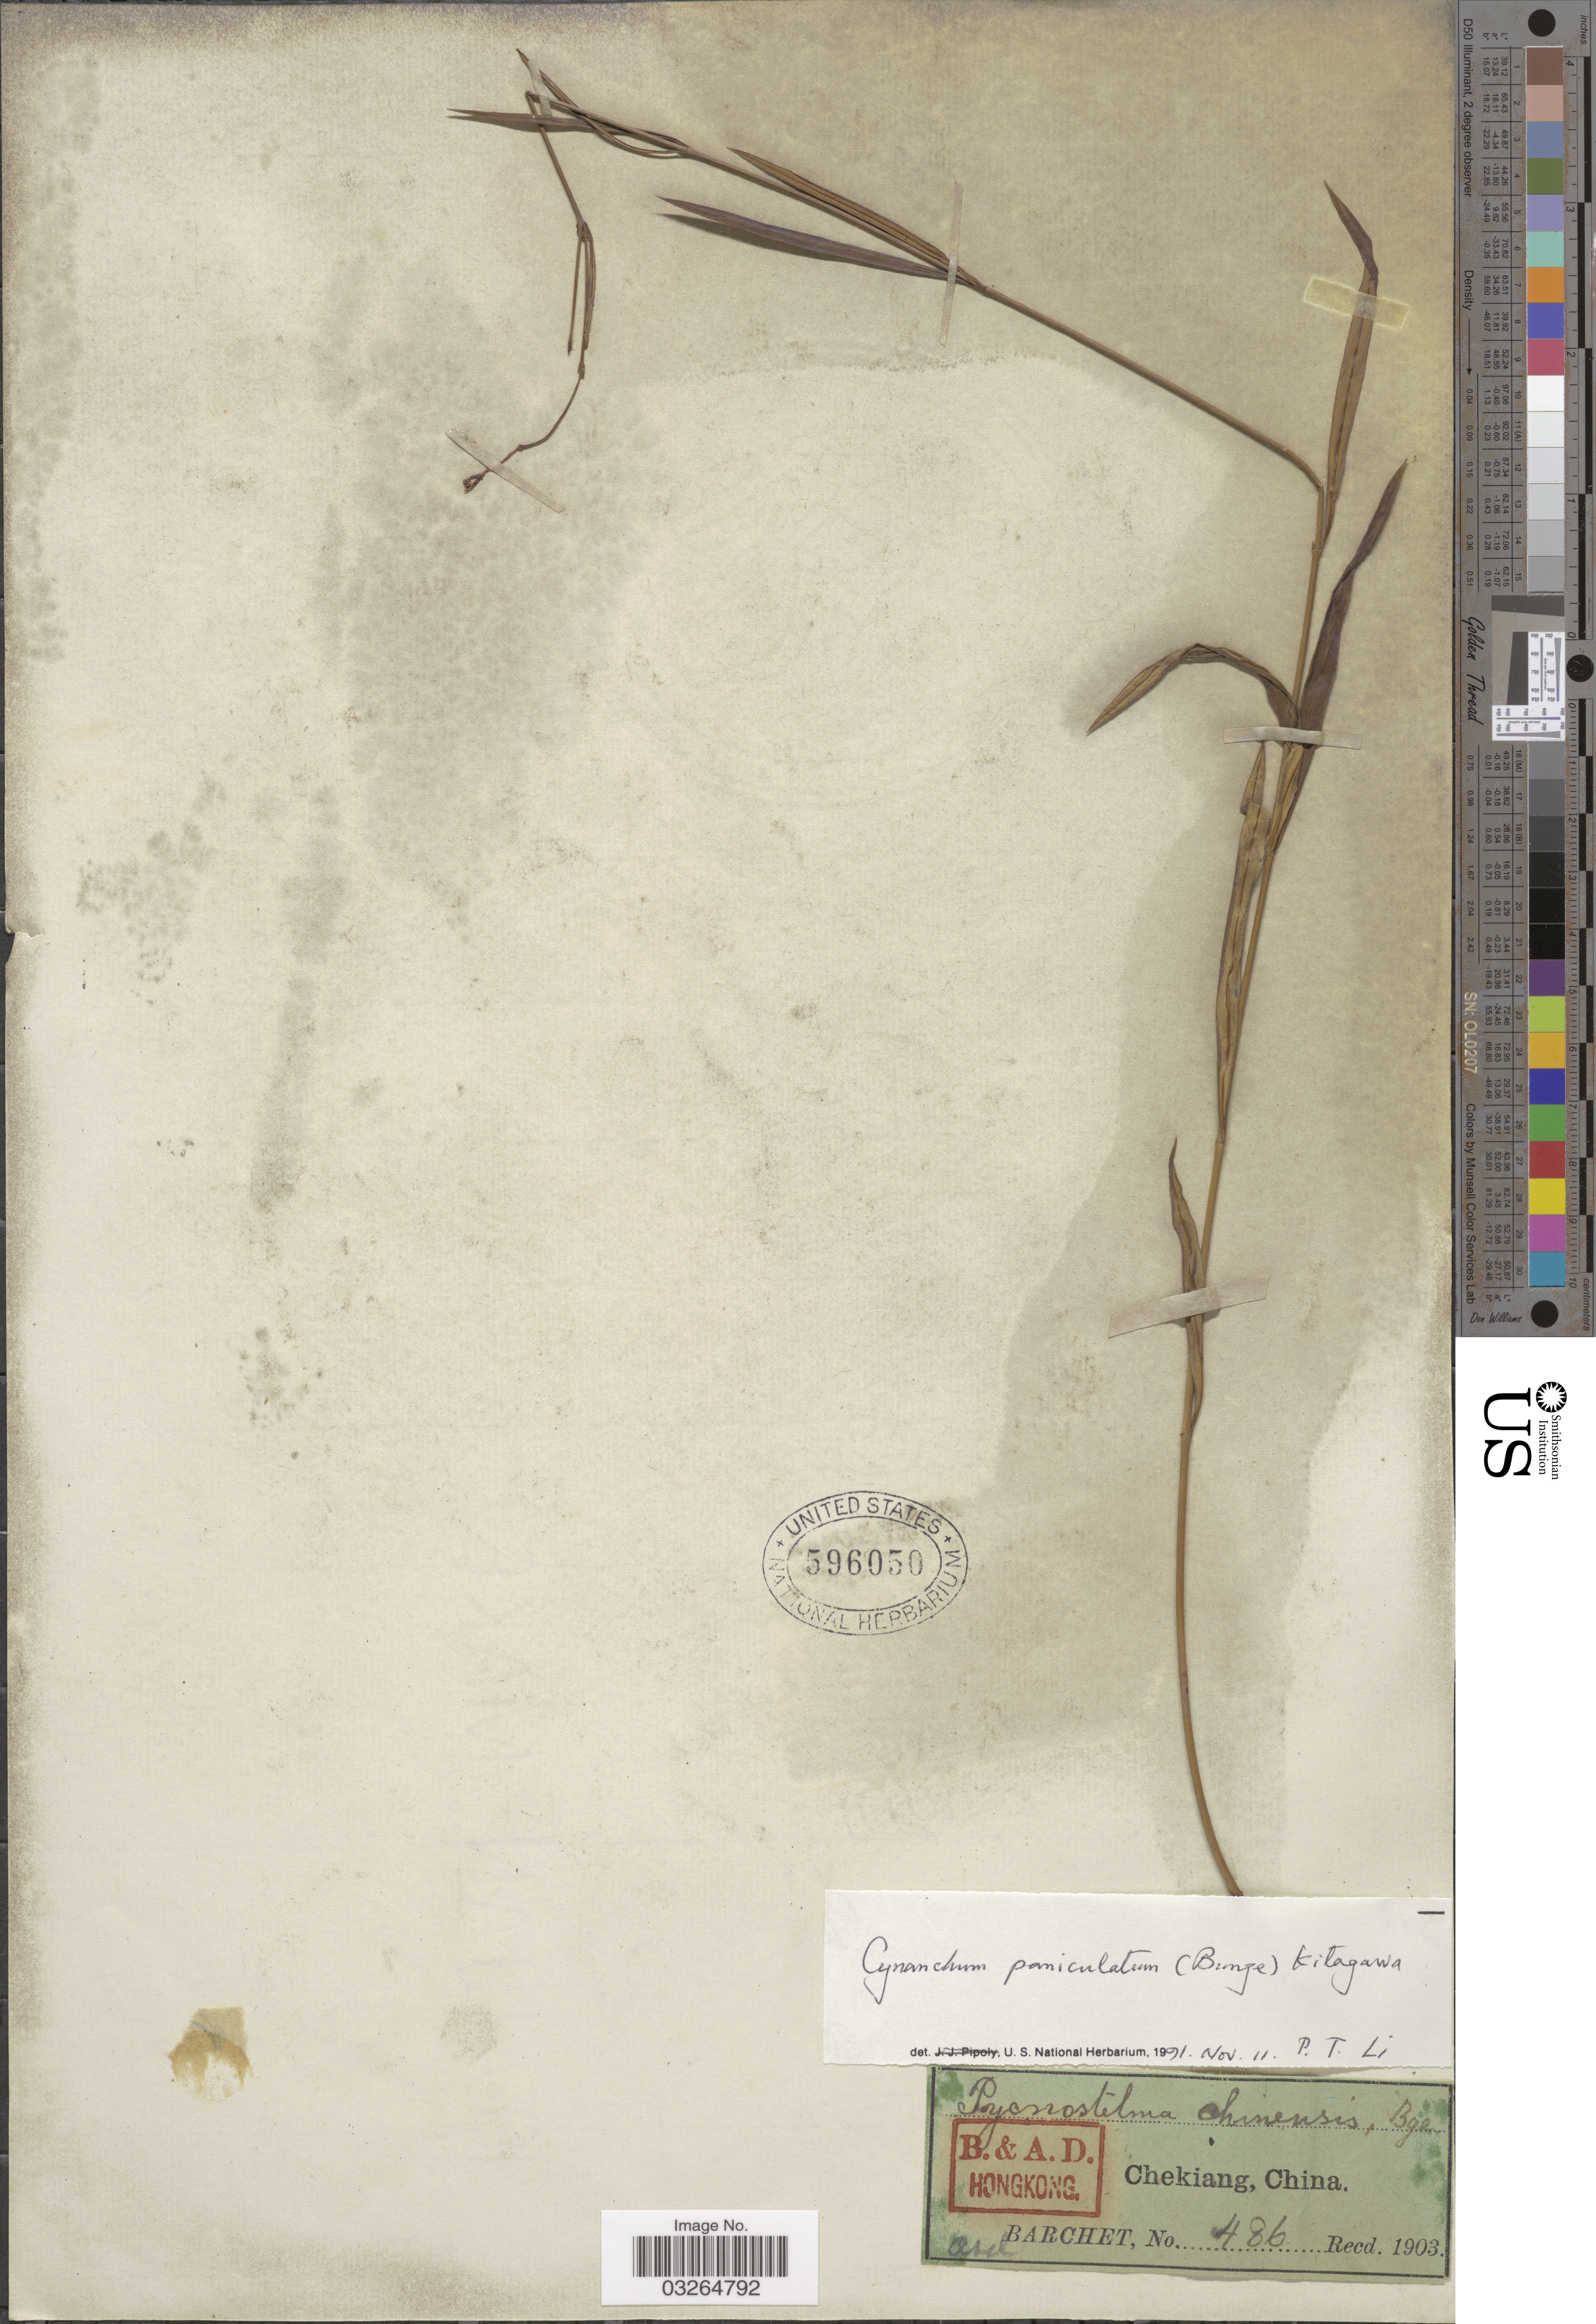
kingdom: Plantae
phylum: Tracheophyta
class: Magnoliopsida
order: Gentianales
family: Apocynaceae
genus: Cynanchum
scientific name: Cynanchum paniculatum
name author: (Bunge) Kitag. ex H. Hara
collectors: S. P. Barchet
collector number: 486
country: China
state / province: Zhejiang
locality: Chekiang.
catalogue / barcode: US 596050